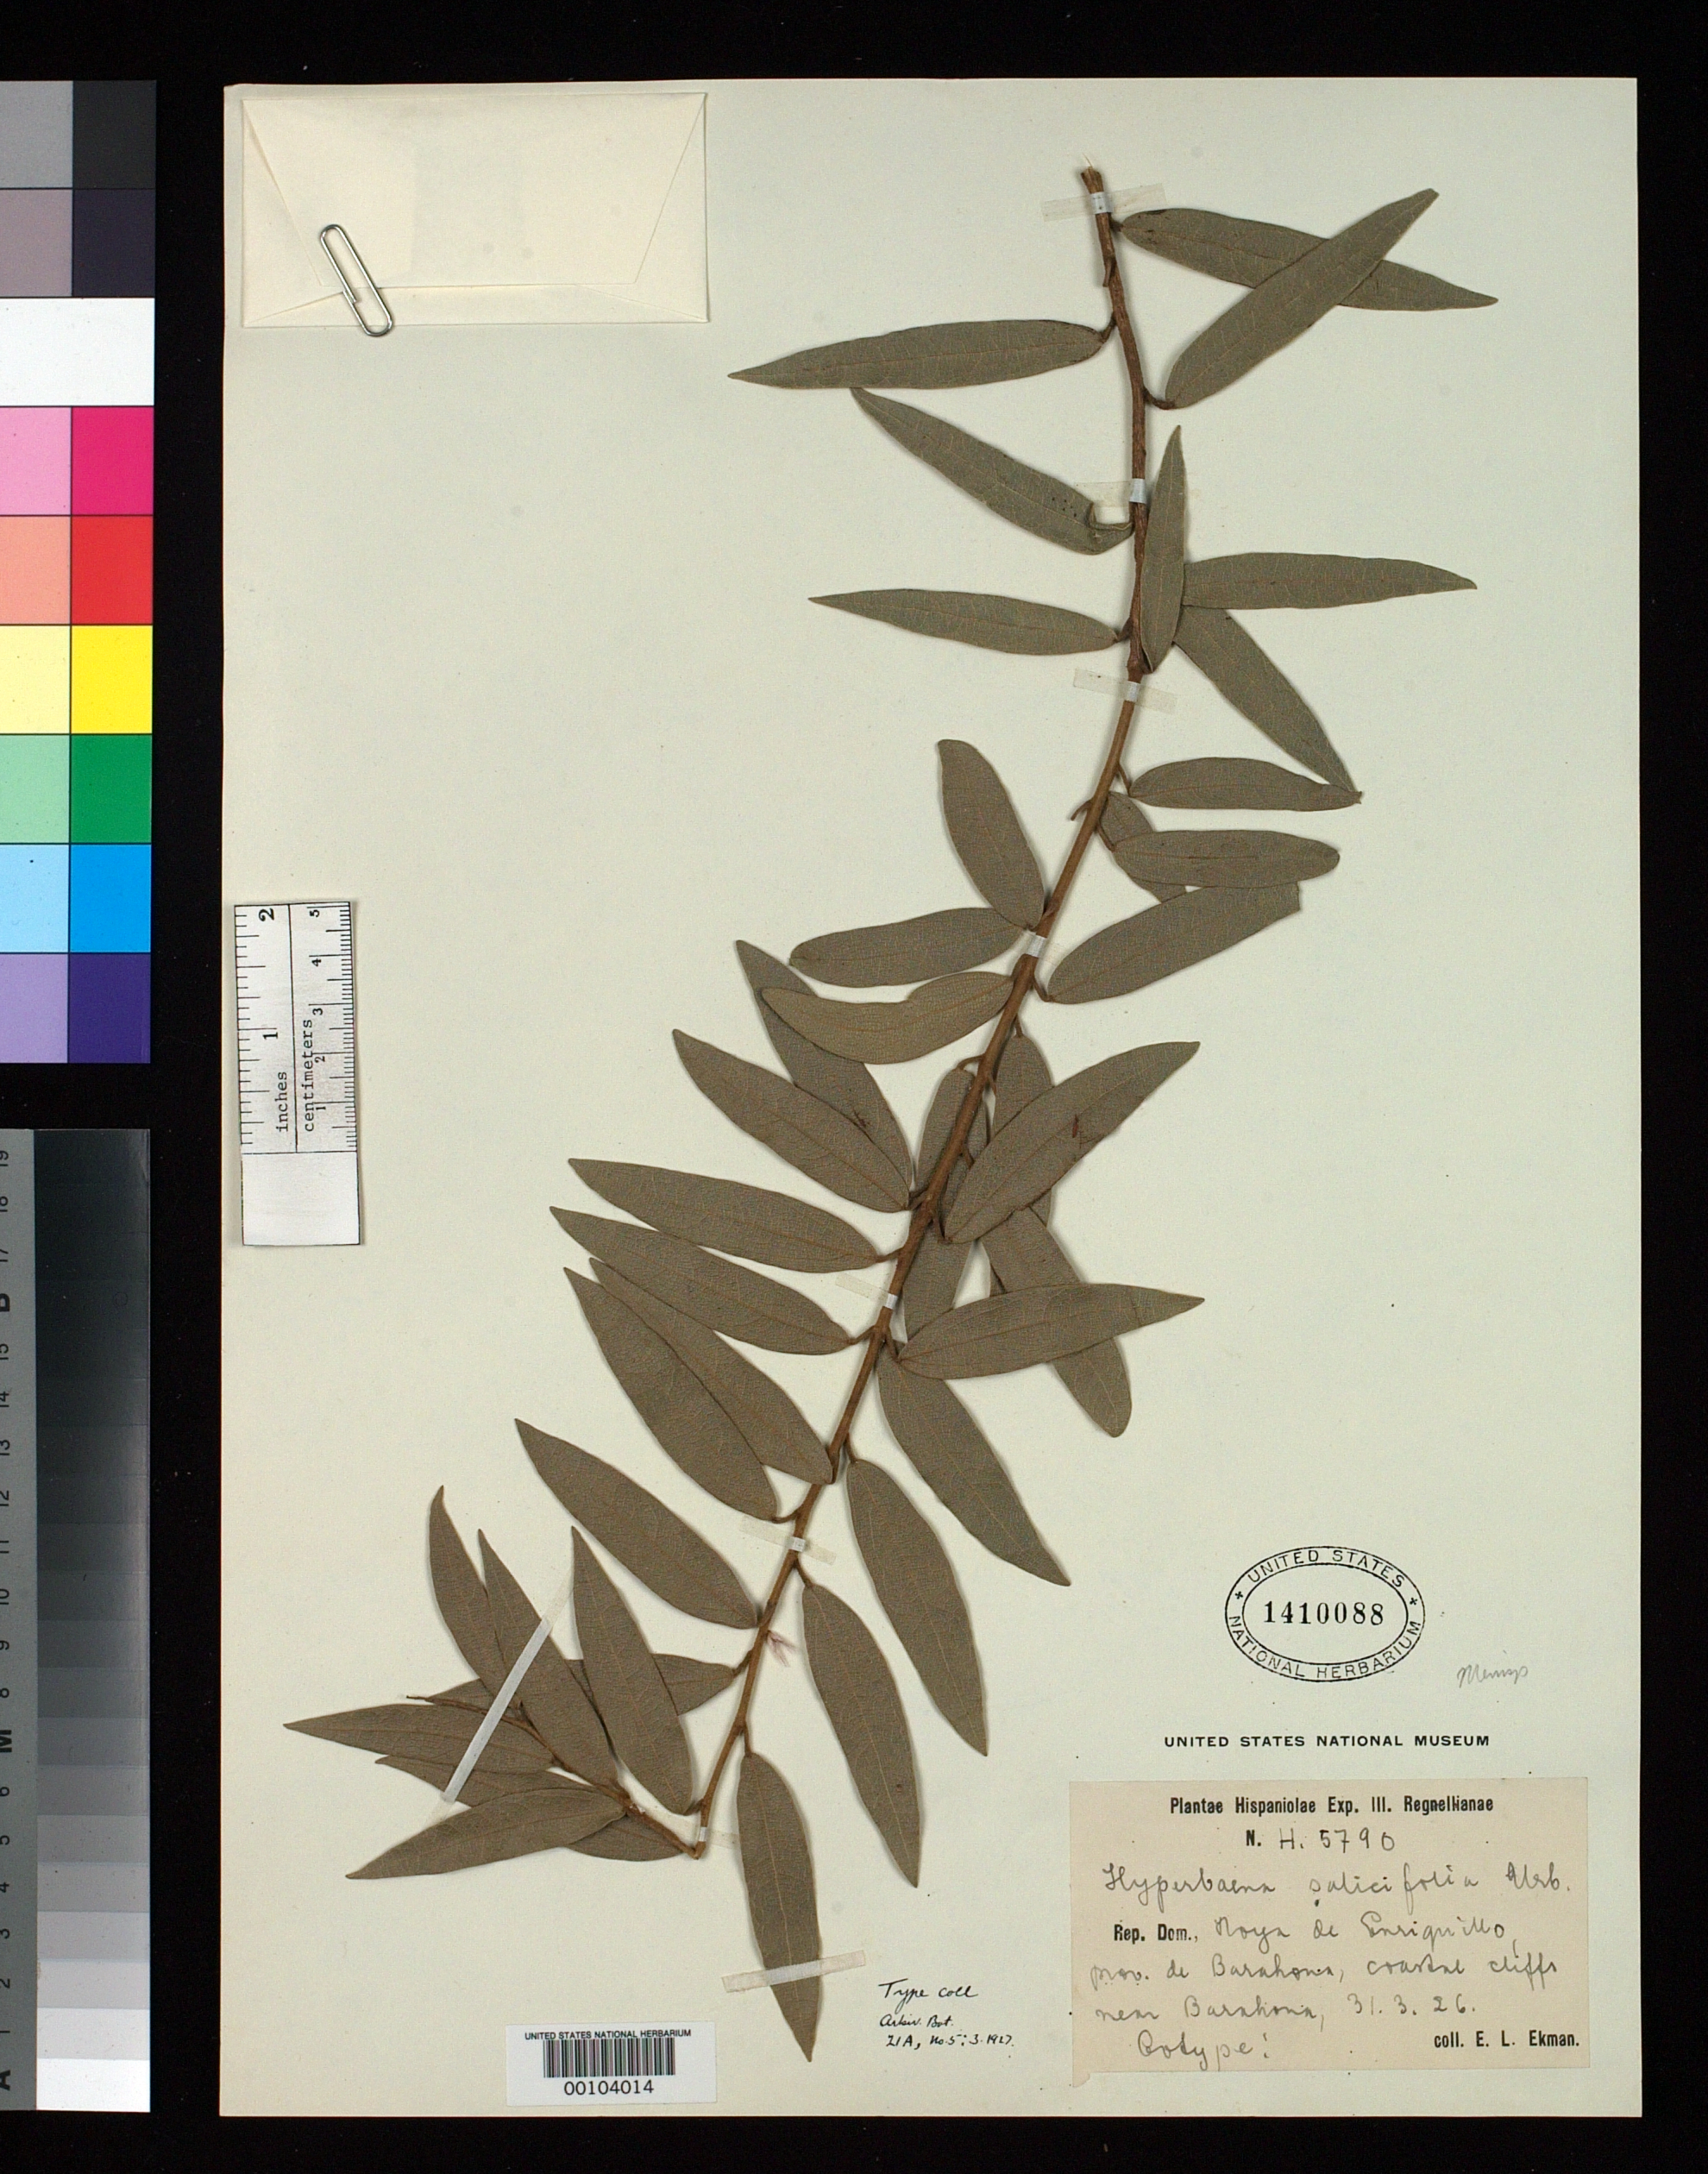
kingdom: Plantae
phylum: Tracheophyta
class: Magnoliopsida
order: Ranunculales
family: Menispermaceae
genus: Hyperbaena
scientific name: Hyperbaena salicifolia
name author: Urb. & Ekman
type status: Isotype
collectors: E. L. Ekman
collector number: H 5790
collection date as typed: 31 Mar 1926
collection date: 1926-03-31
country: Dominican Republic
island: Hispaniola Island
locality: Llanura de Barahona.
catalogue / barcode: US 1410088